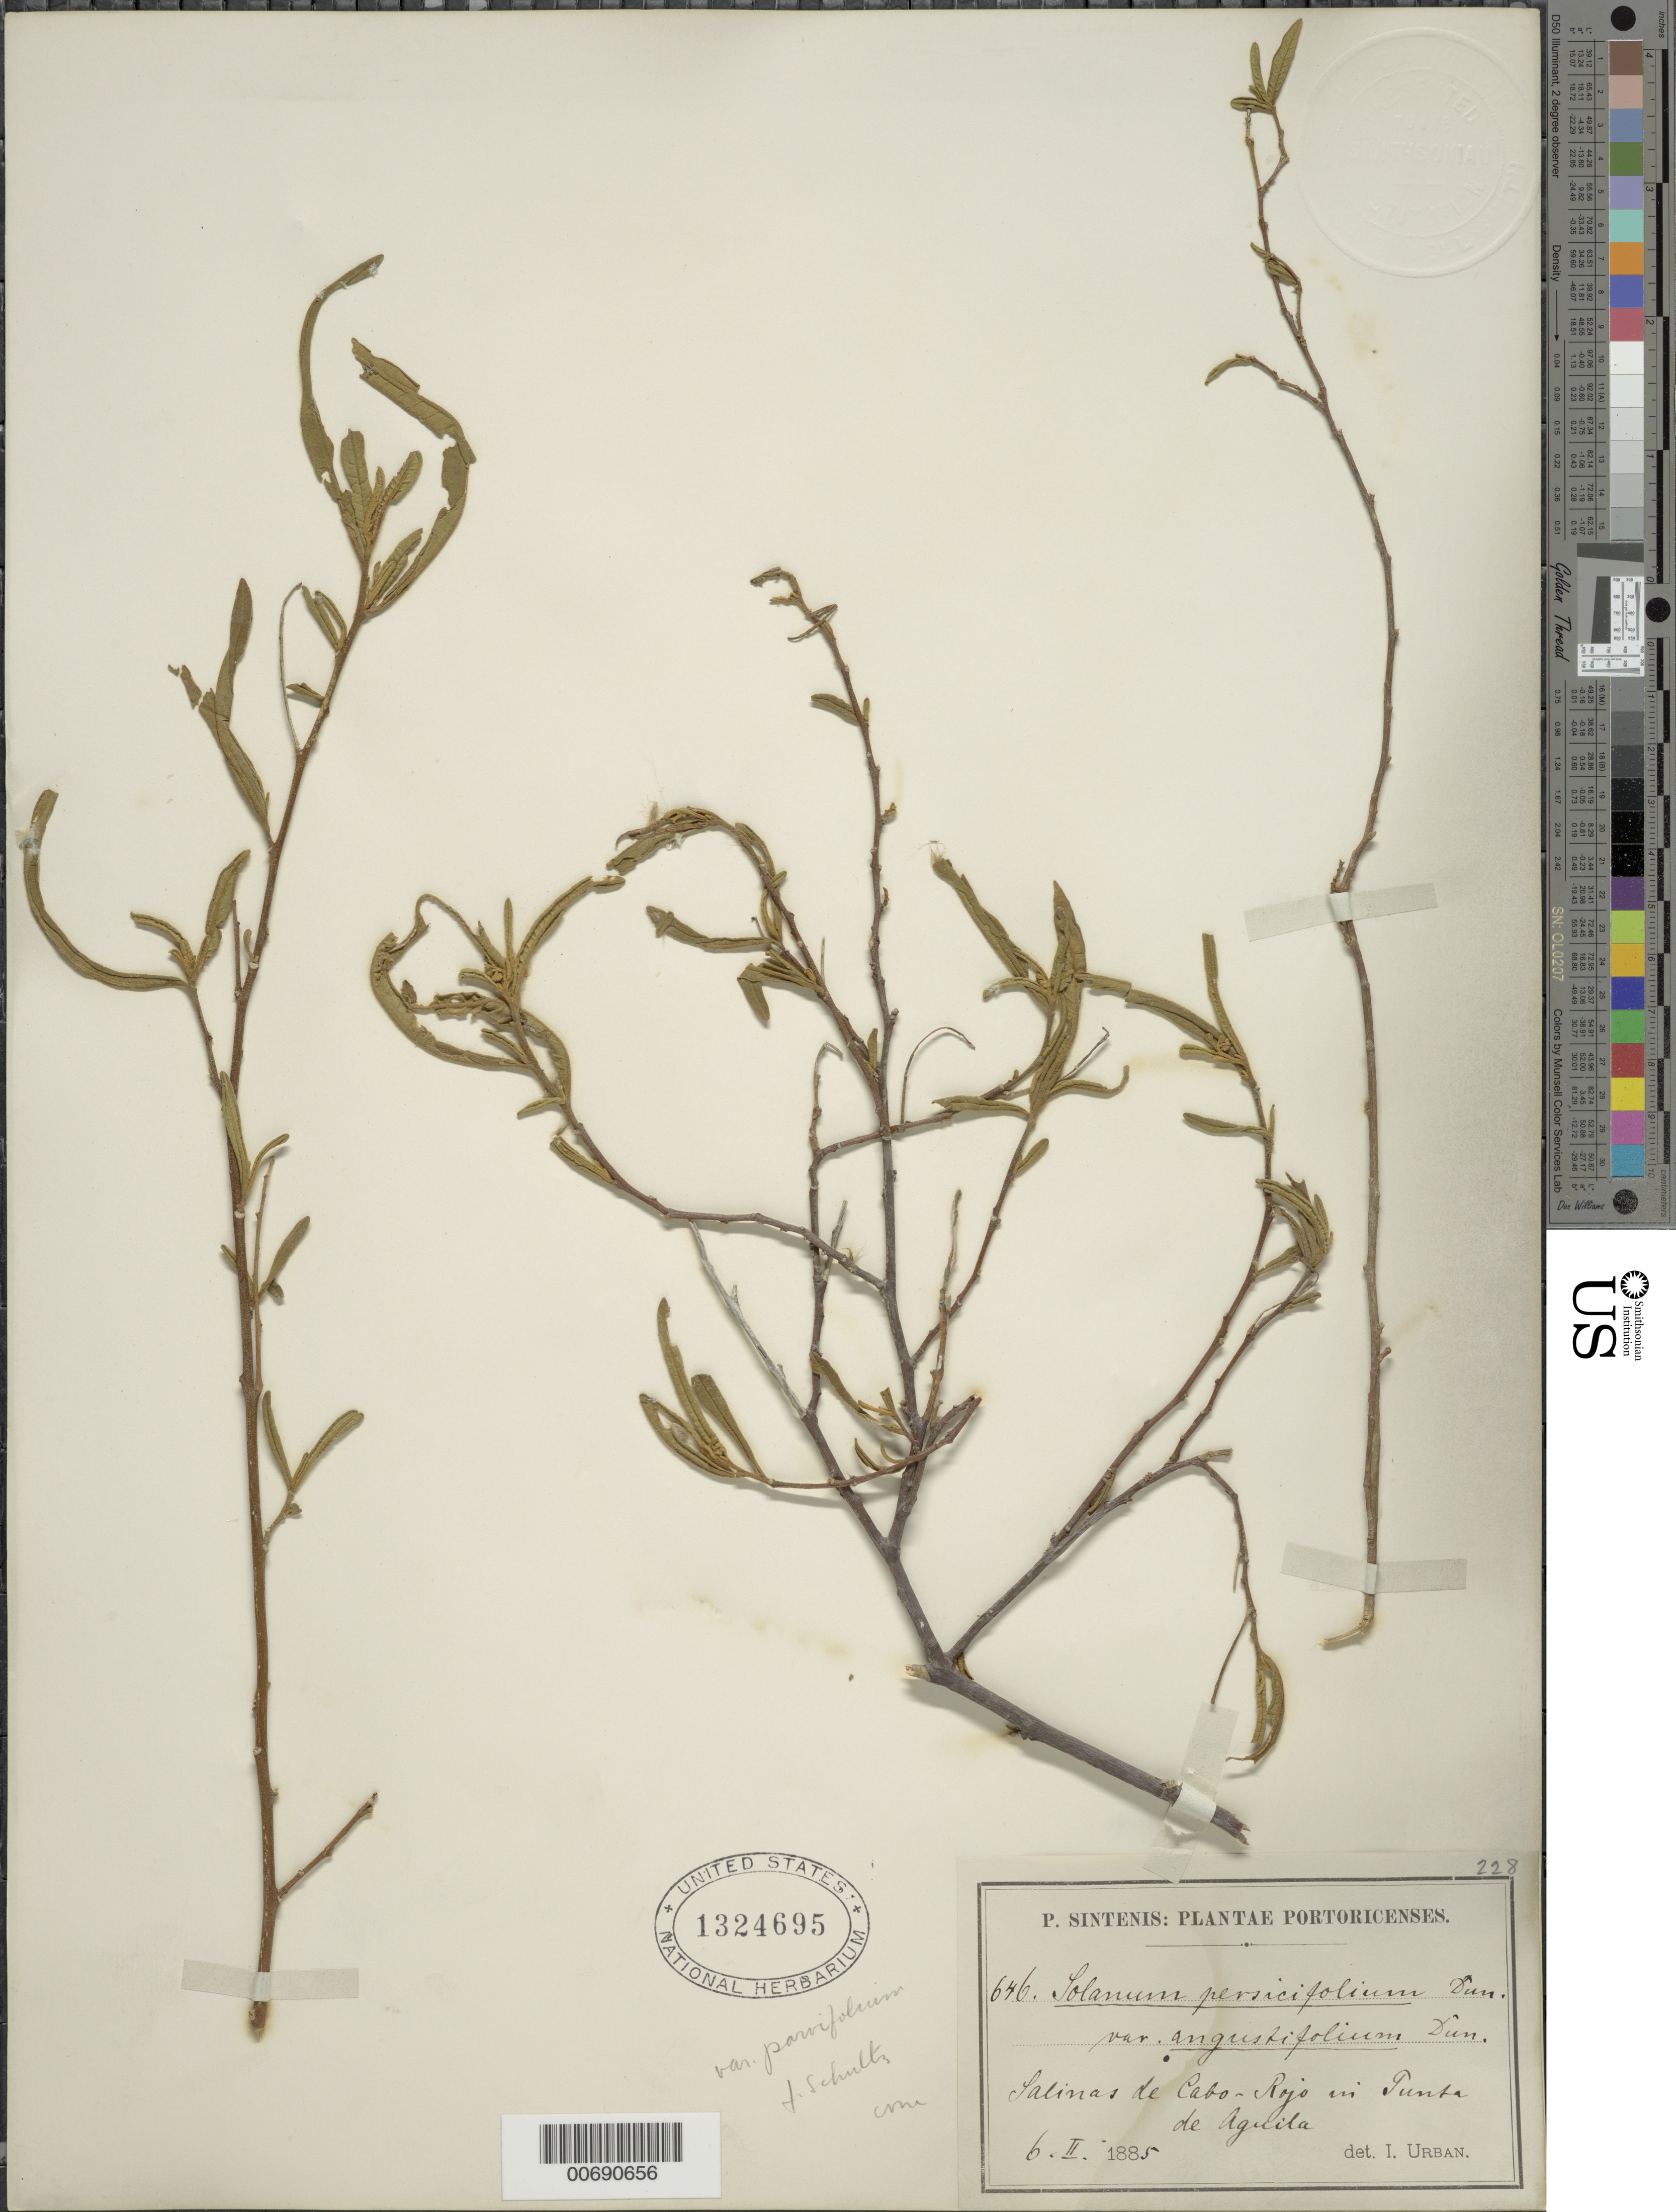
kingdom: Plantae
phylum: Tracheophyta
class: Magnoliopsida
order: Solanales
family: Solanaceae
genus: Solanum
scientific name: Solanum persicifolium var. parvifolium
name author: (Vahl) O.E. Schulz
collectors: P. Sintenis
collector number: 646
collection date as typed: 06 Feb 1885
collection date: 1885-02-06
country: Puerto Rico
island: Greater Antilles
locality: Salinas de Cabo Rojo.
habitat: in Punta de Aguila.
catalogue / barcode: US 1324695